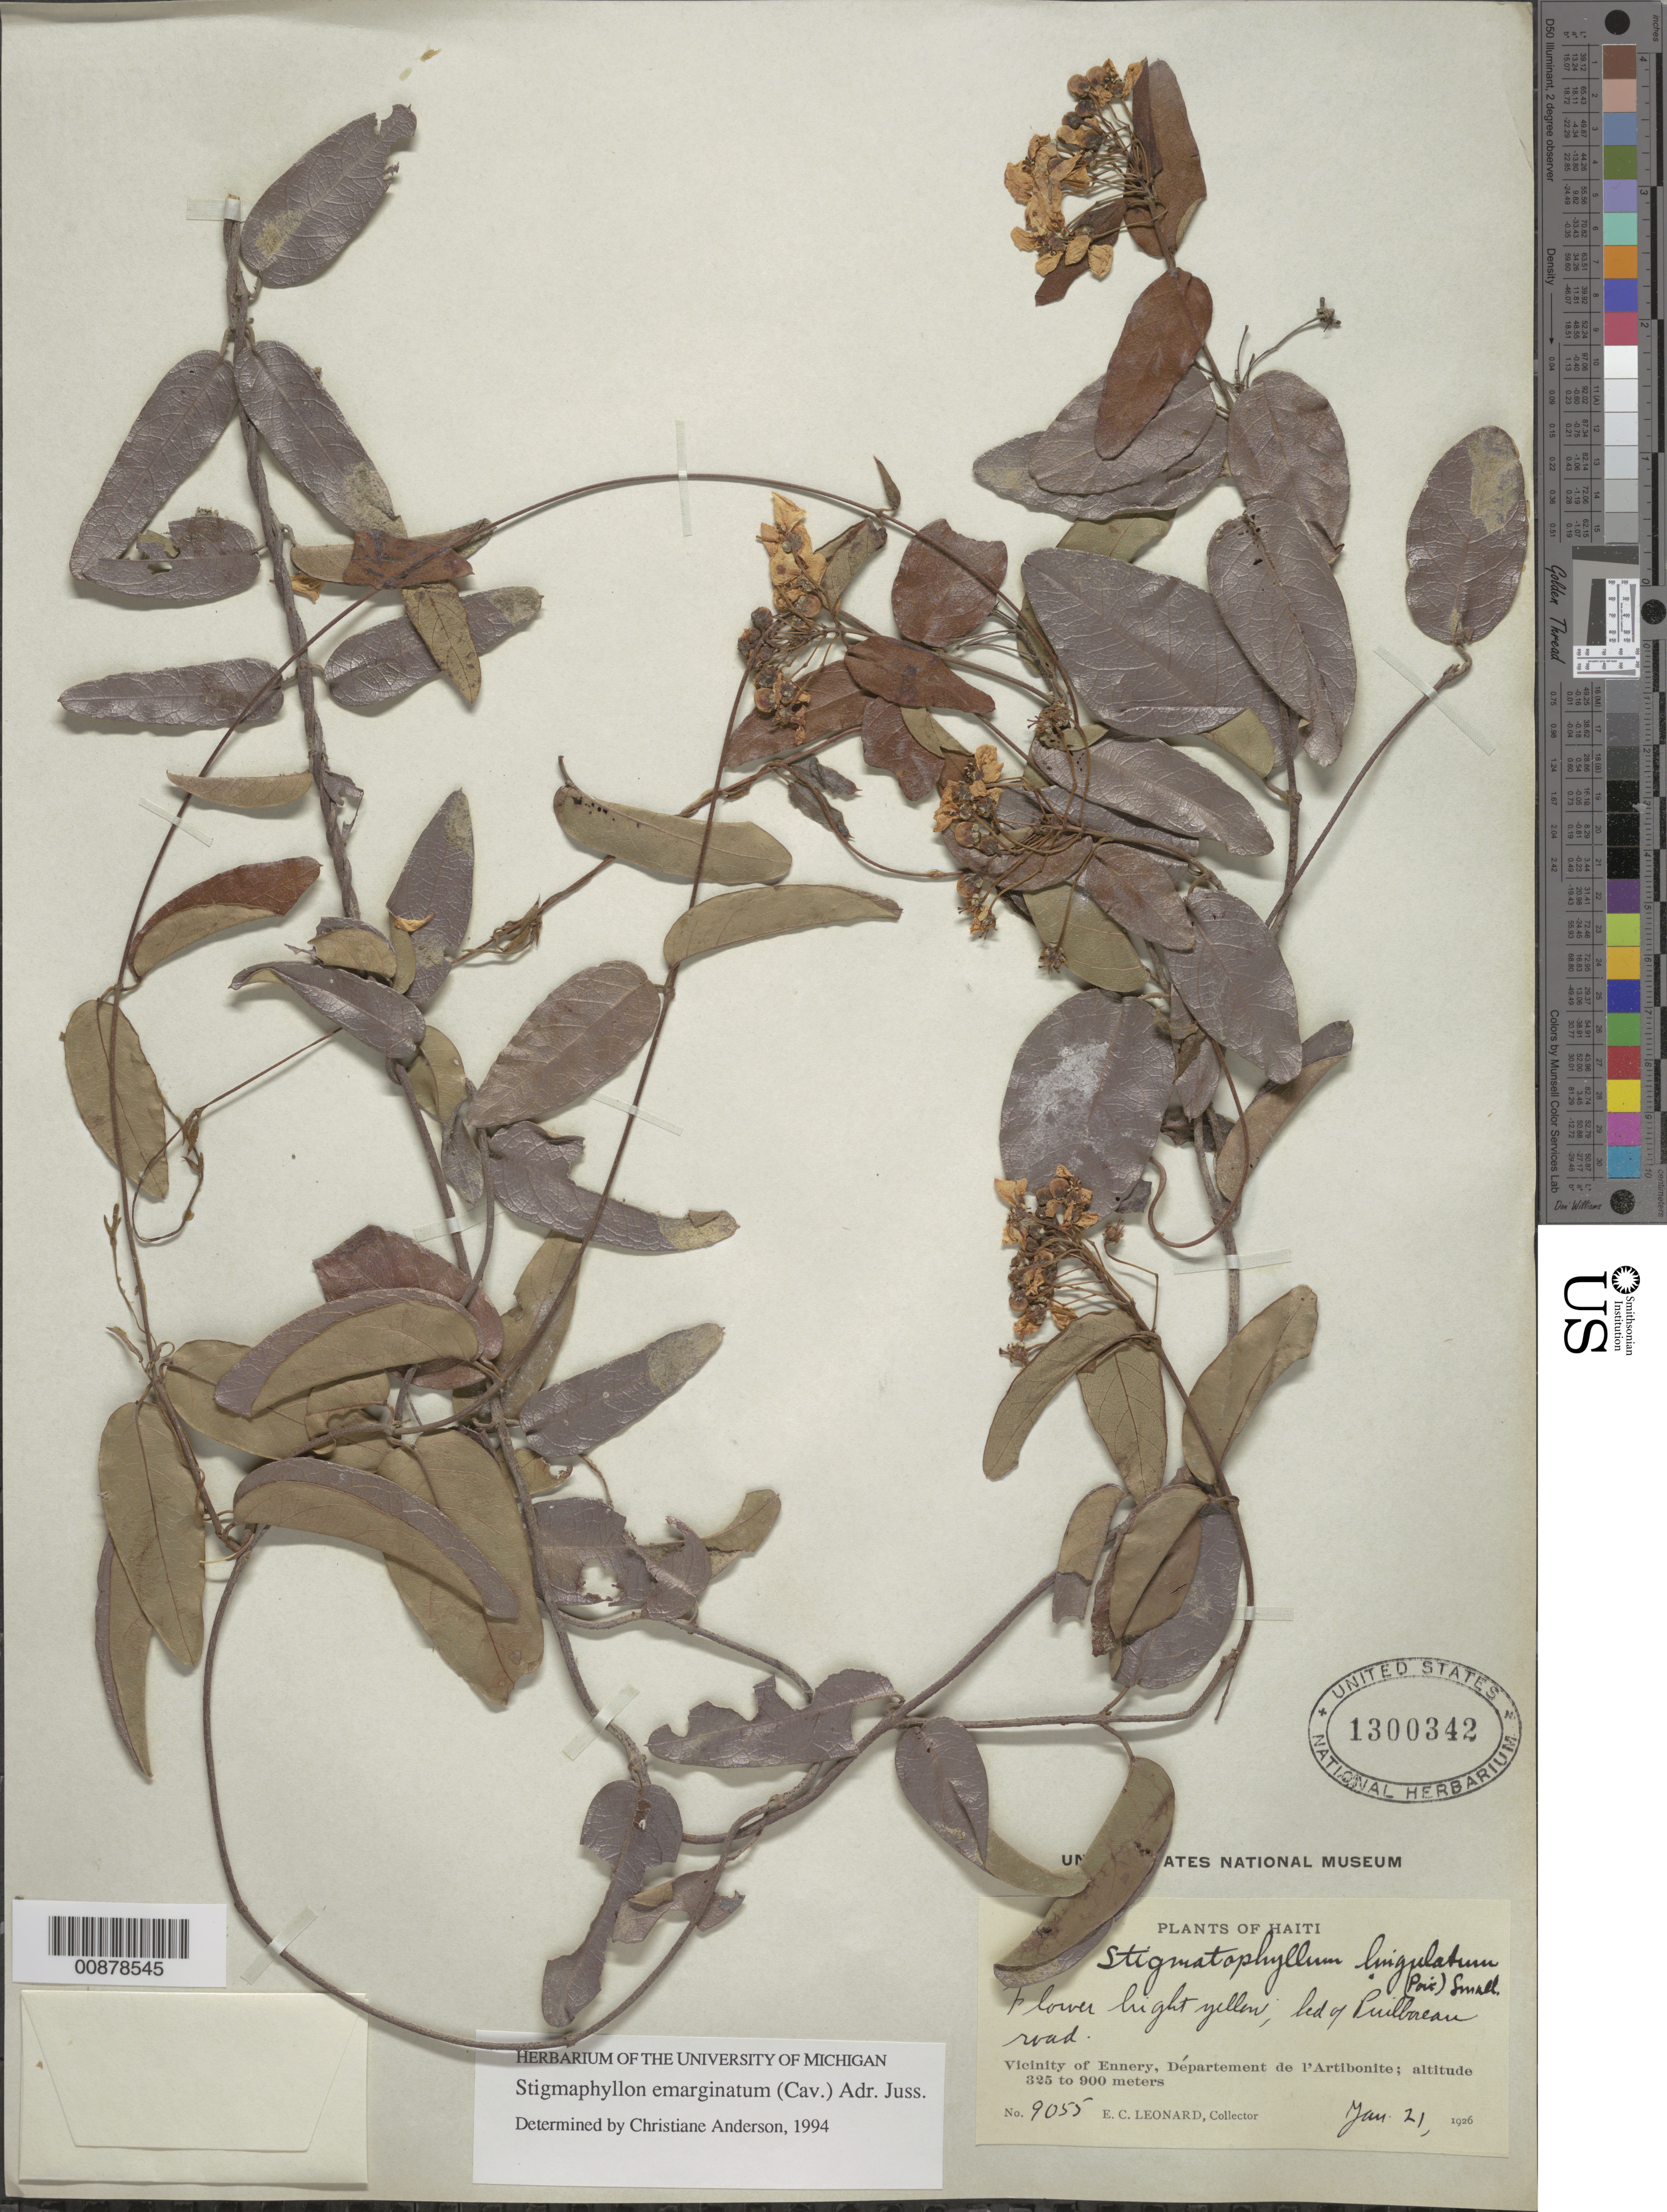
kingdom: Plantae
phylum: Tracheophyta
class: Magnoliopsida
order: Malpighiales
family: Malpighiaceae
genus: Stigmaphyllon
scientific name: Stigmaphyllon emarginatum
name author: (Cav.) A. Juss.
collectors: E. C. Leonard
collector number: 9055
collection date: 1926-01-21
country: Haiti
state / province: Artibonite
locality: Vicinity of Ennery, Départment de l'Artibonite.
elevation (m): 325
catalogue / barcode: US 1300342